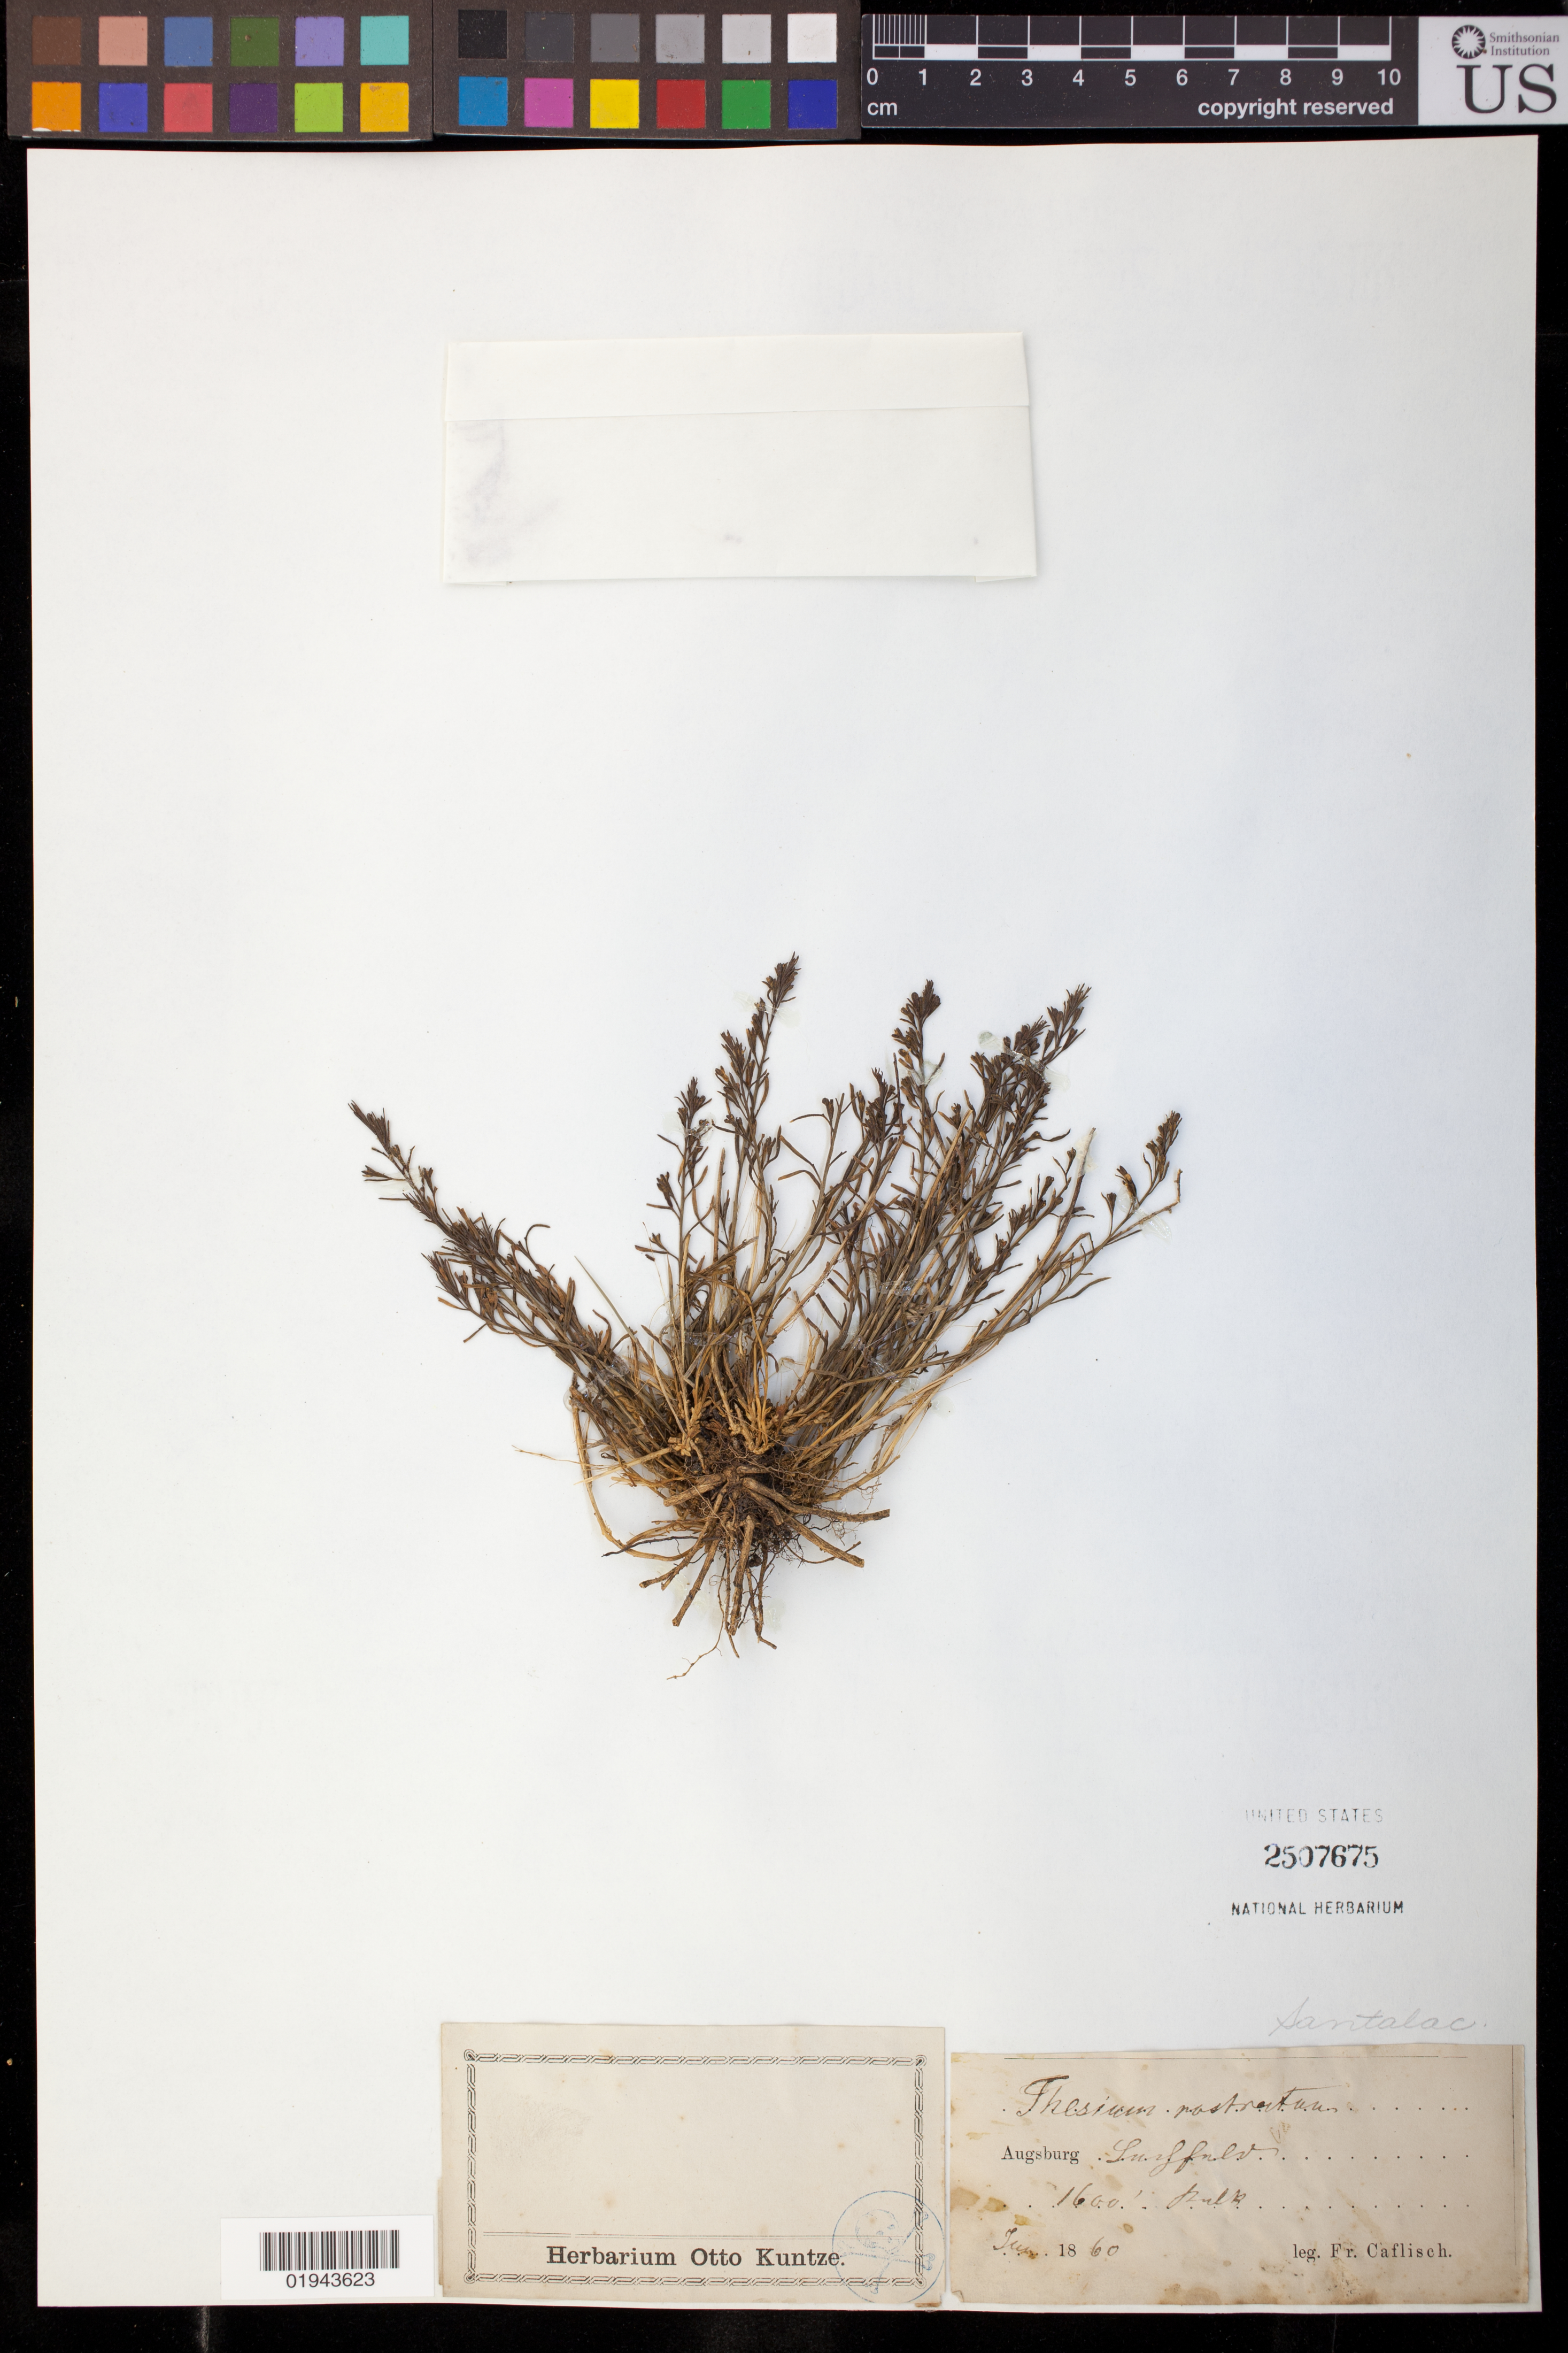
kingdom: Plantae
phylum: Tracheophyta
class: Magnoliopsida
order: Santalales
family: Thesiaceae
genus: Thesium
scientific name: Thesium montanum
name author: Ehrh. ex Hoffm.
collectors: J. F. Caflisch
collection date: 1860-06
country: Germany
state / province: Bayern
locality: Augsburg:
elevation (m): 488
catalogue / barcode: US 2507675